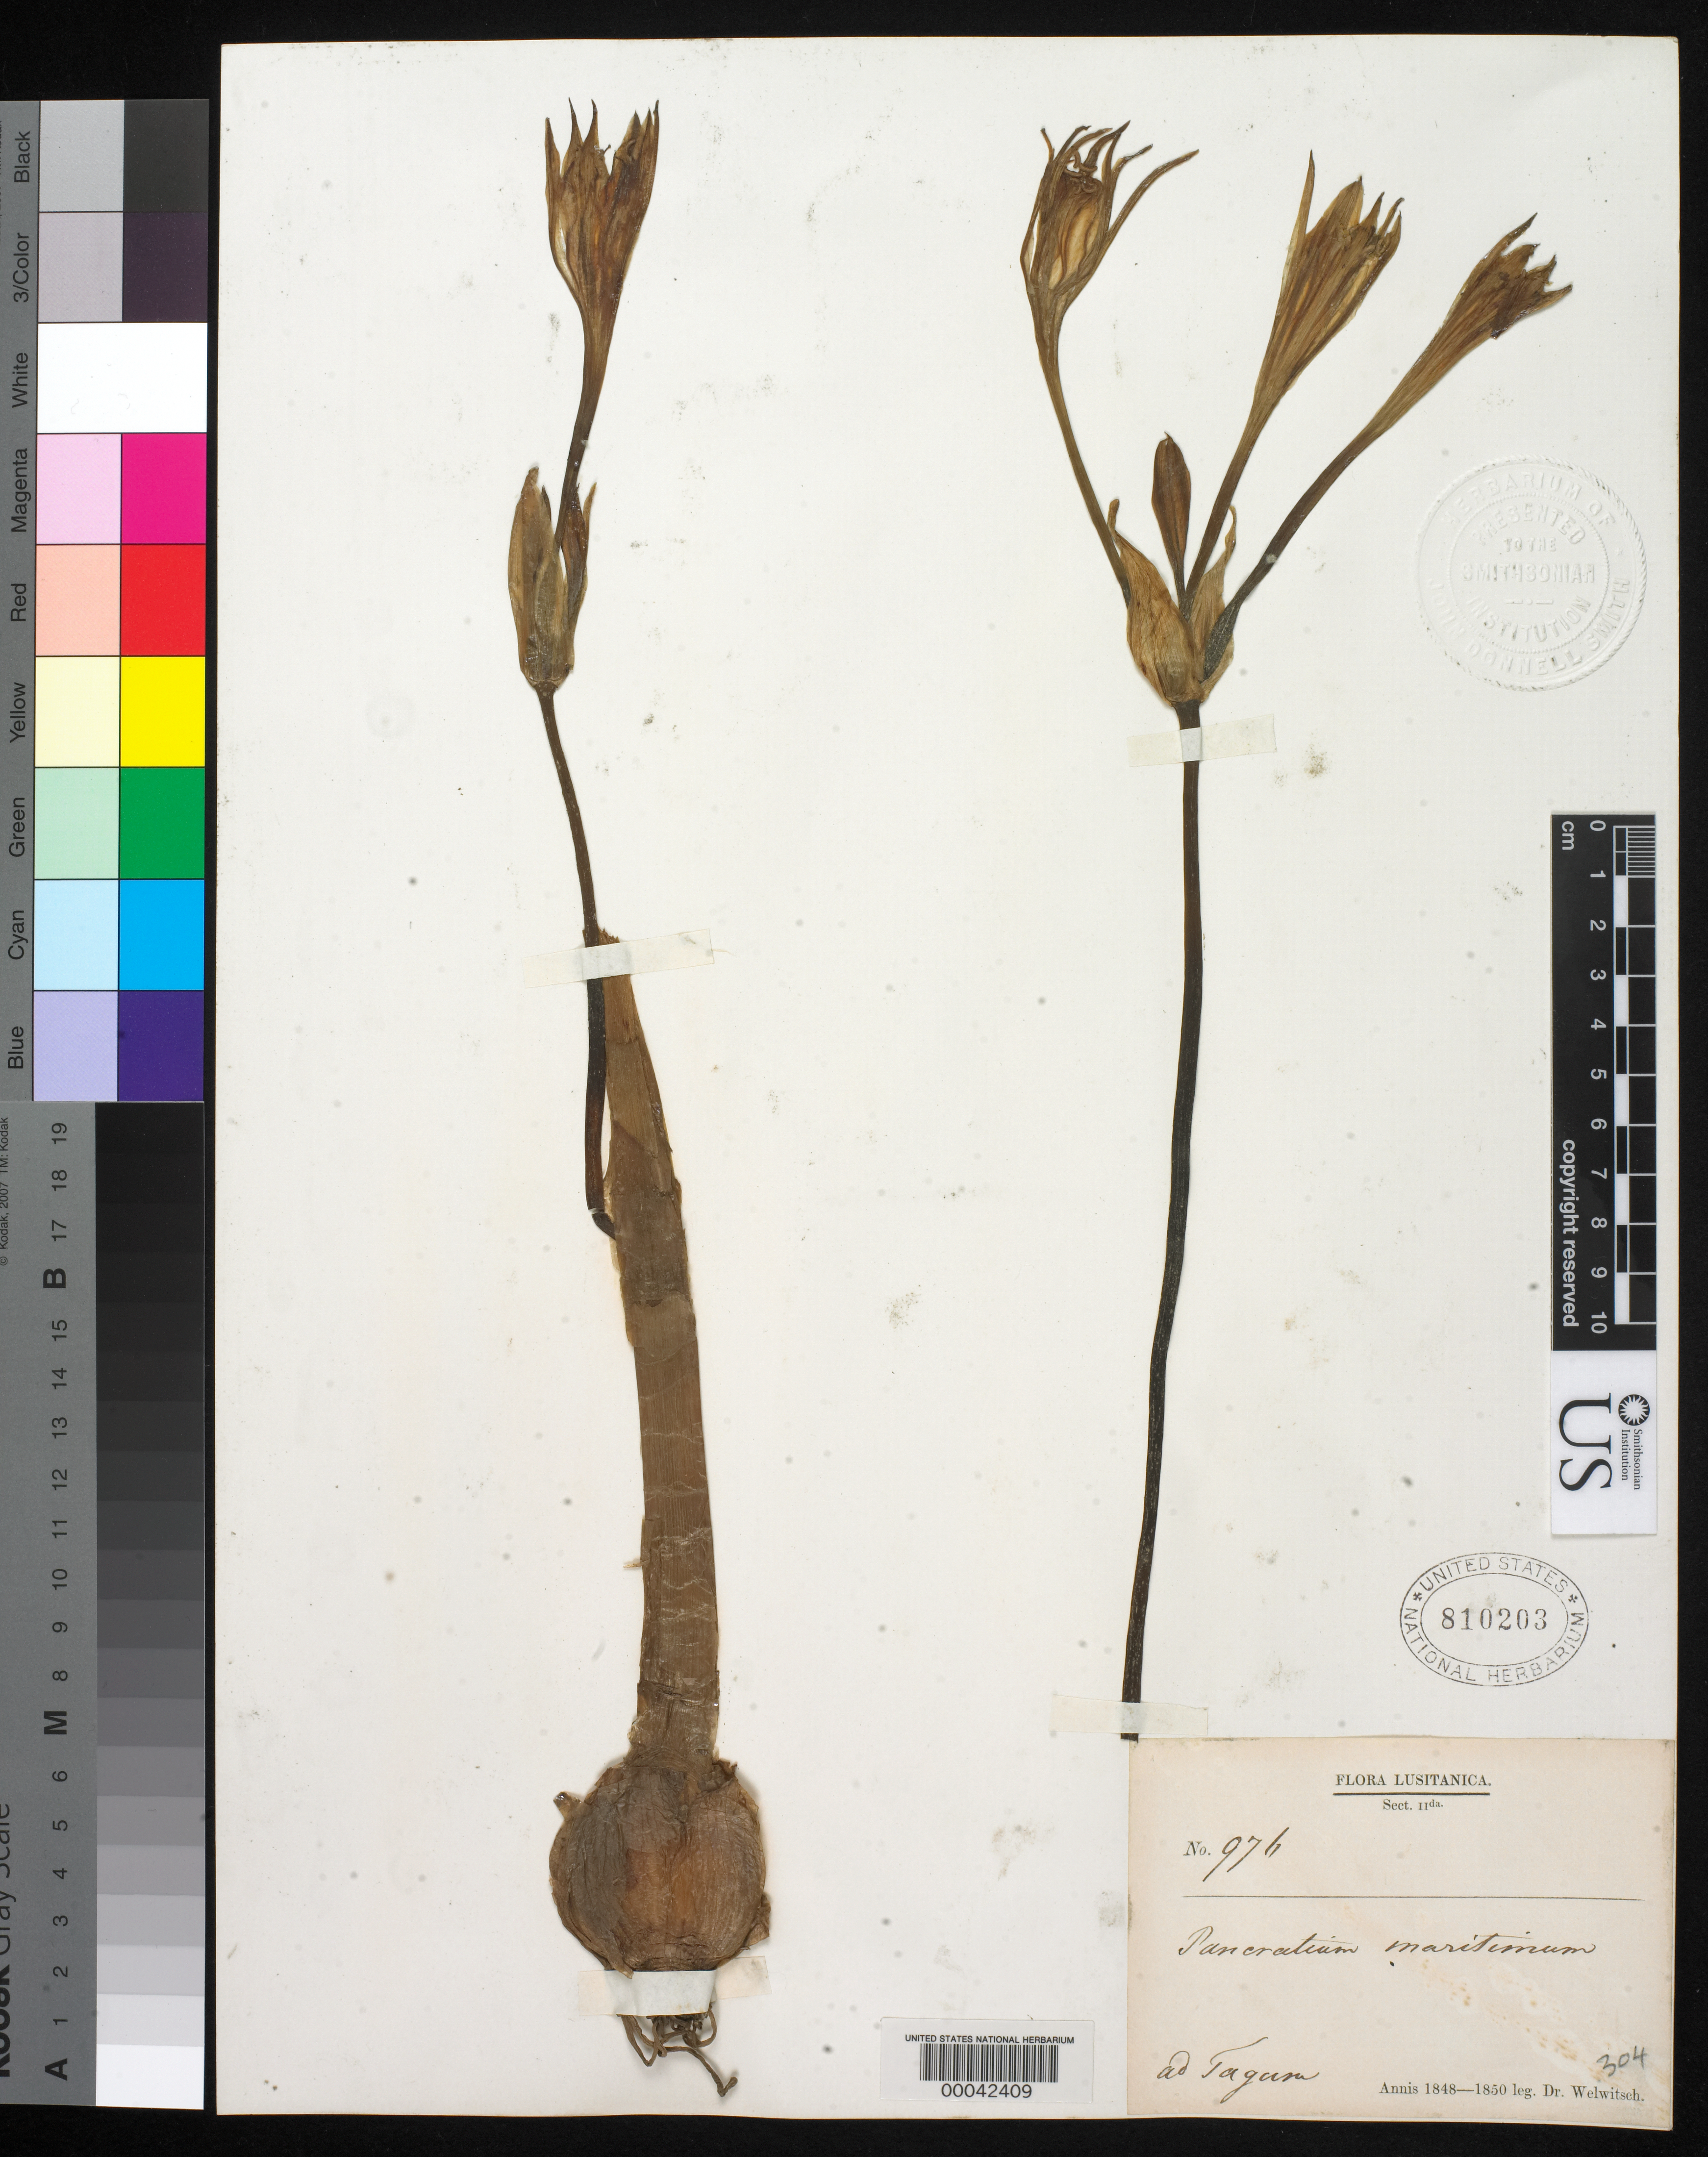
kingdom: Plantae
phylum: Tracheophyta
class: Liliopsida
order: Asparagales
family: Amaryllidaceae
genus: Pancratium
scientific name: Pancratium maritimum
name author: L.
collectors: F. M. Welwitsch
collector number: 976.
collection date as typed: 1848 to -- -- 1850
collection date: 1848/1850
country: Portugal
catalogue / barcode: US 810203